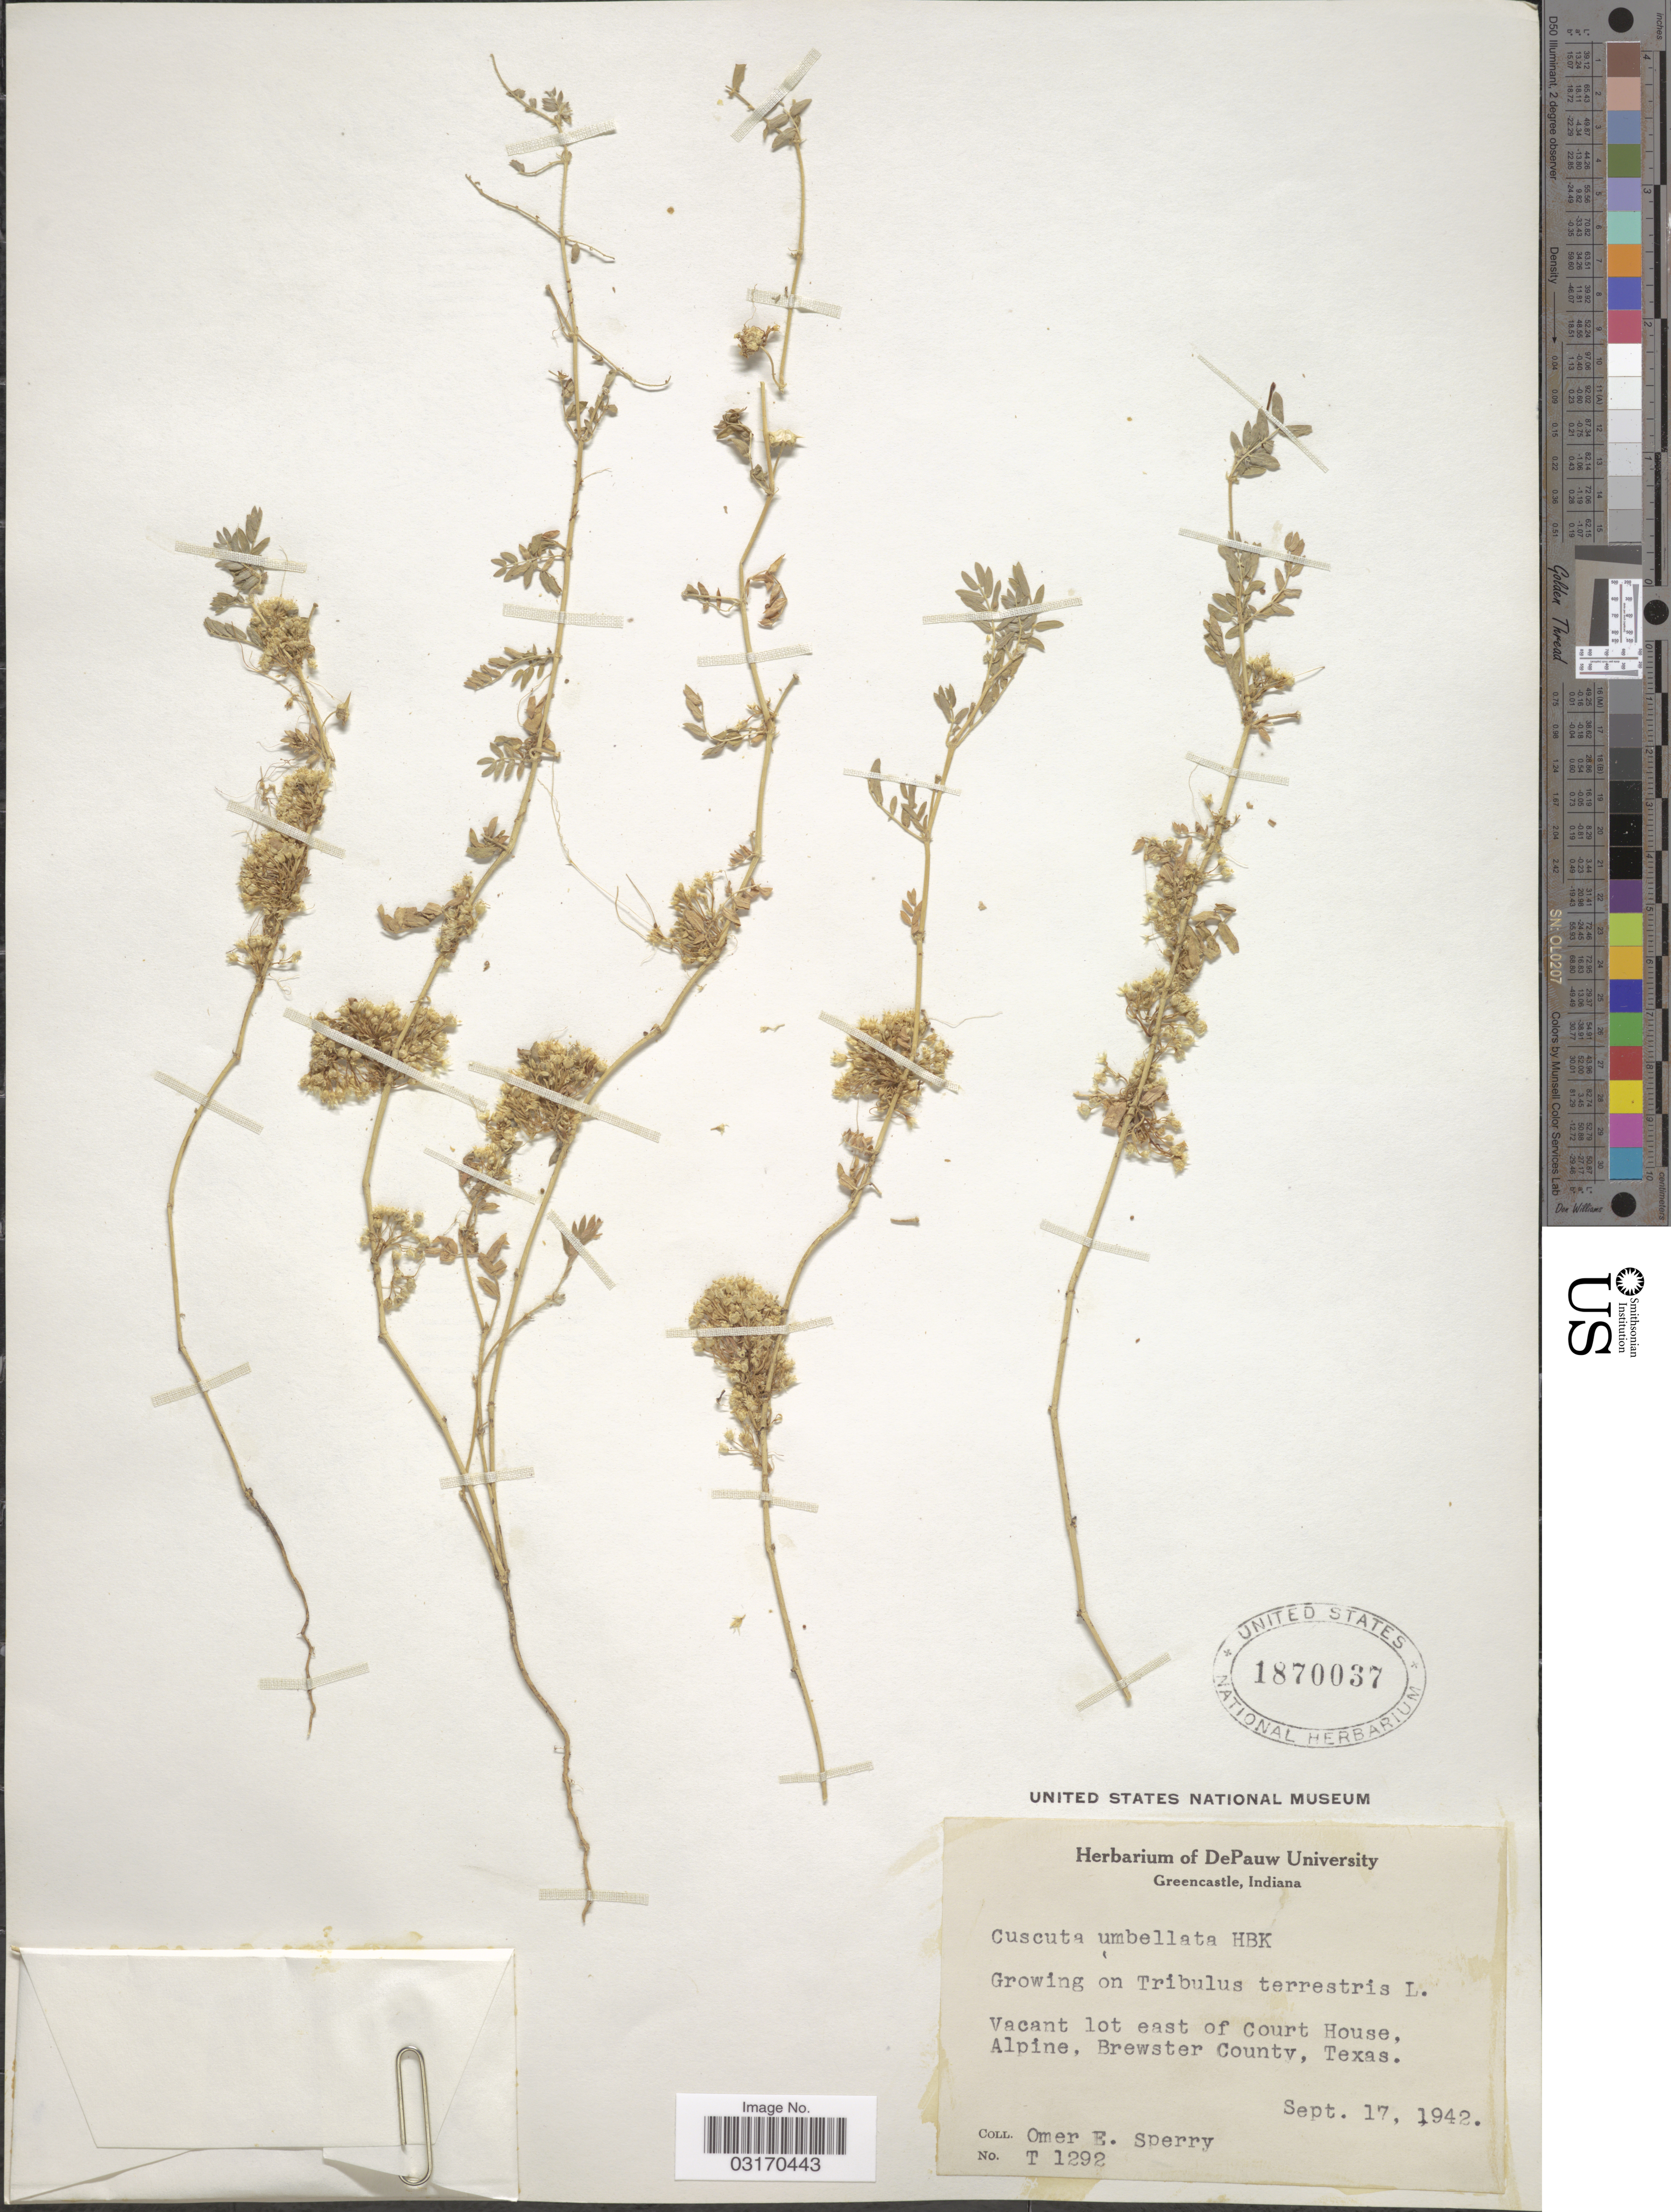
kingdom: Plantae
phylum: Tracheophyta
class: Magnoliopsida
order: Solanales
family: Convolvulaceae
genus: Cuscuta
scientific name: Cuscuta umbellata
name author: Kunth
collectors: O. E. Sperry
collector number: T1292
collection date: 1942-09-17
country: United States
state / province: Texas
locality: Vacant lot east of Court Huse, Alpine, Brewster County.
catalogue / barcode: US 1870037